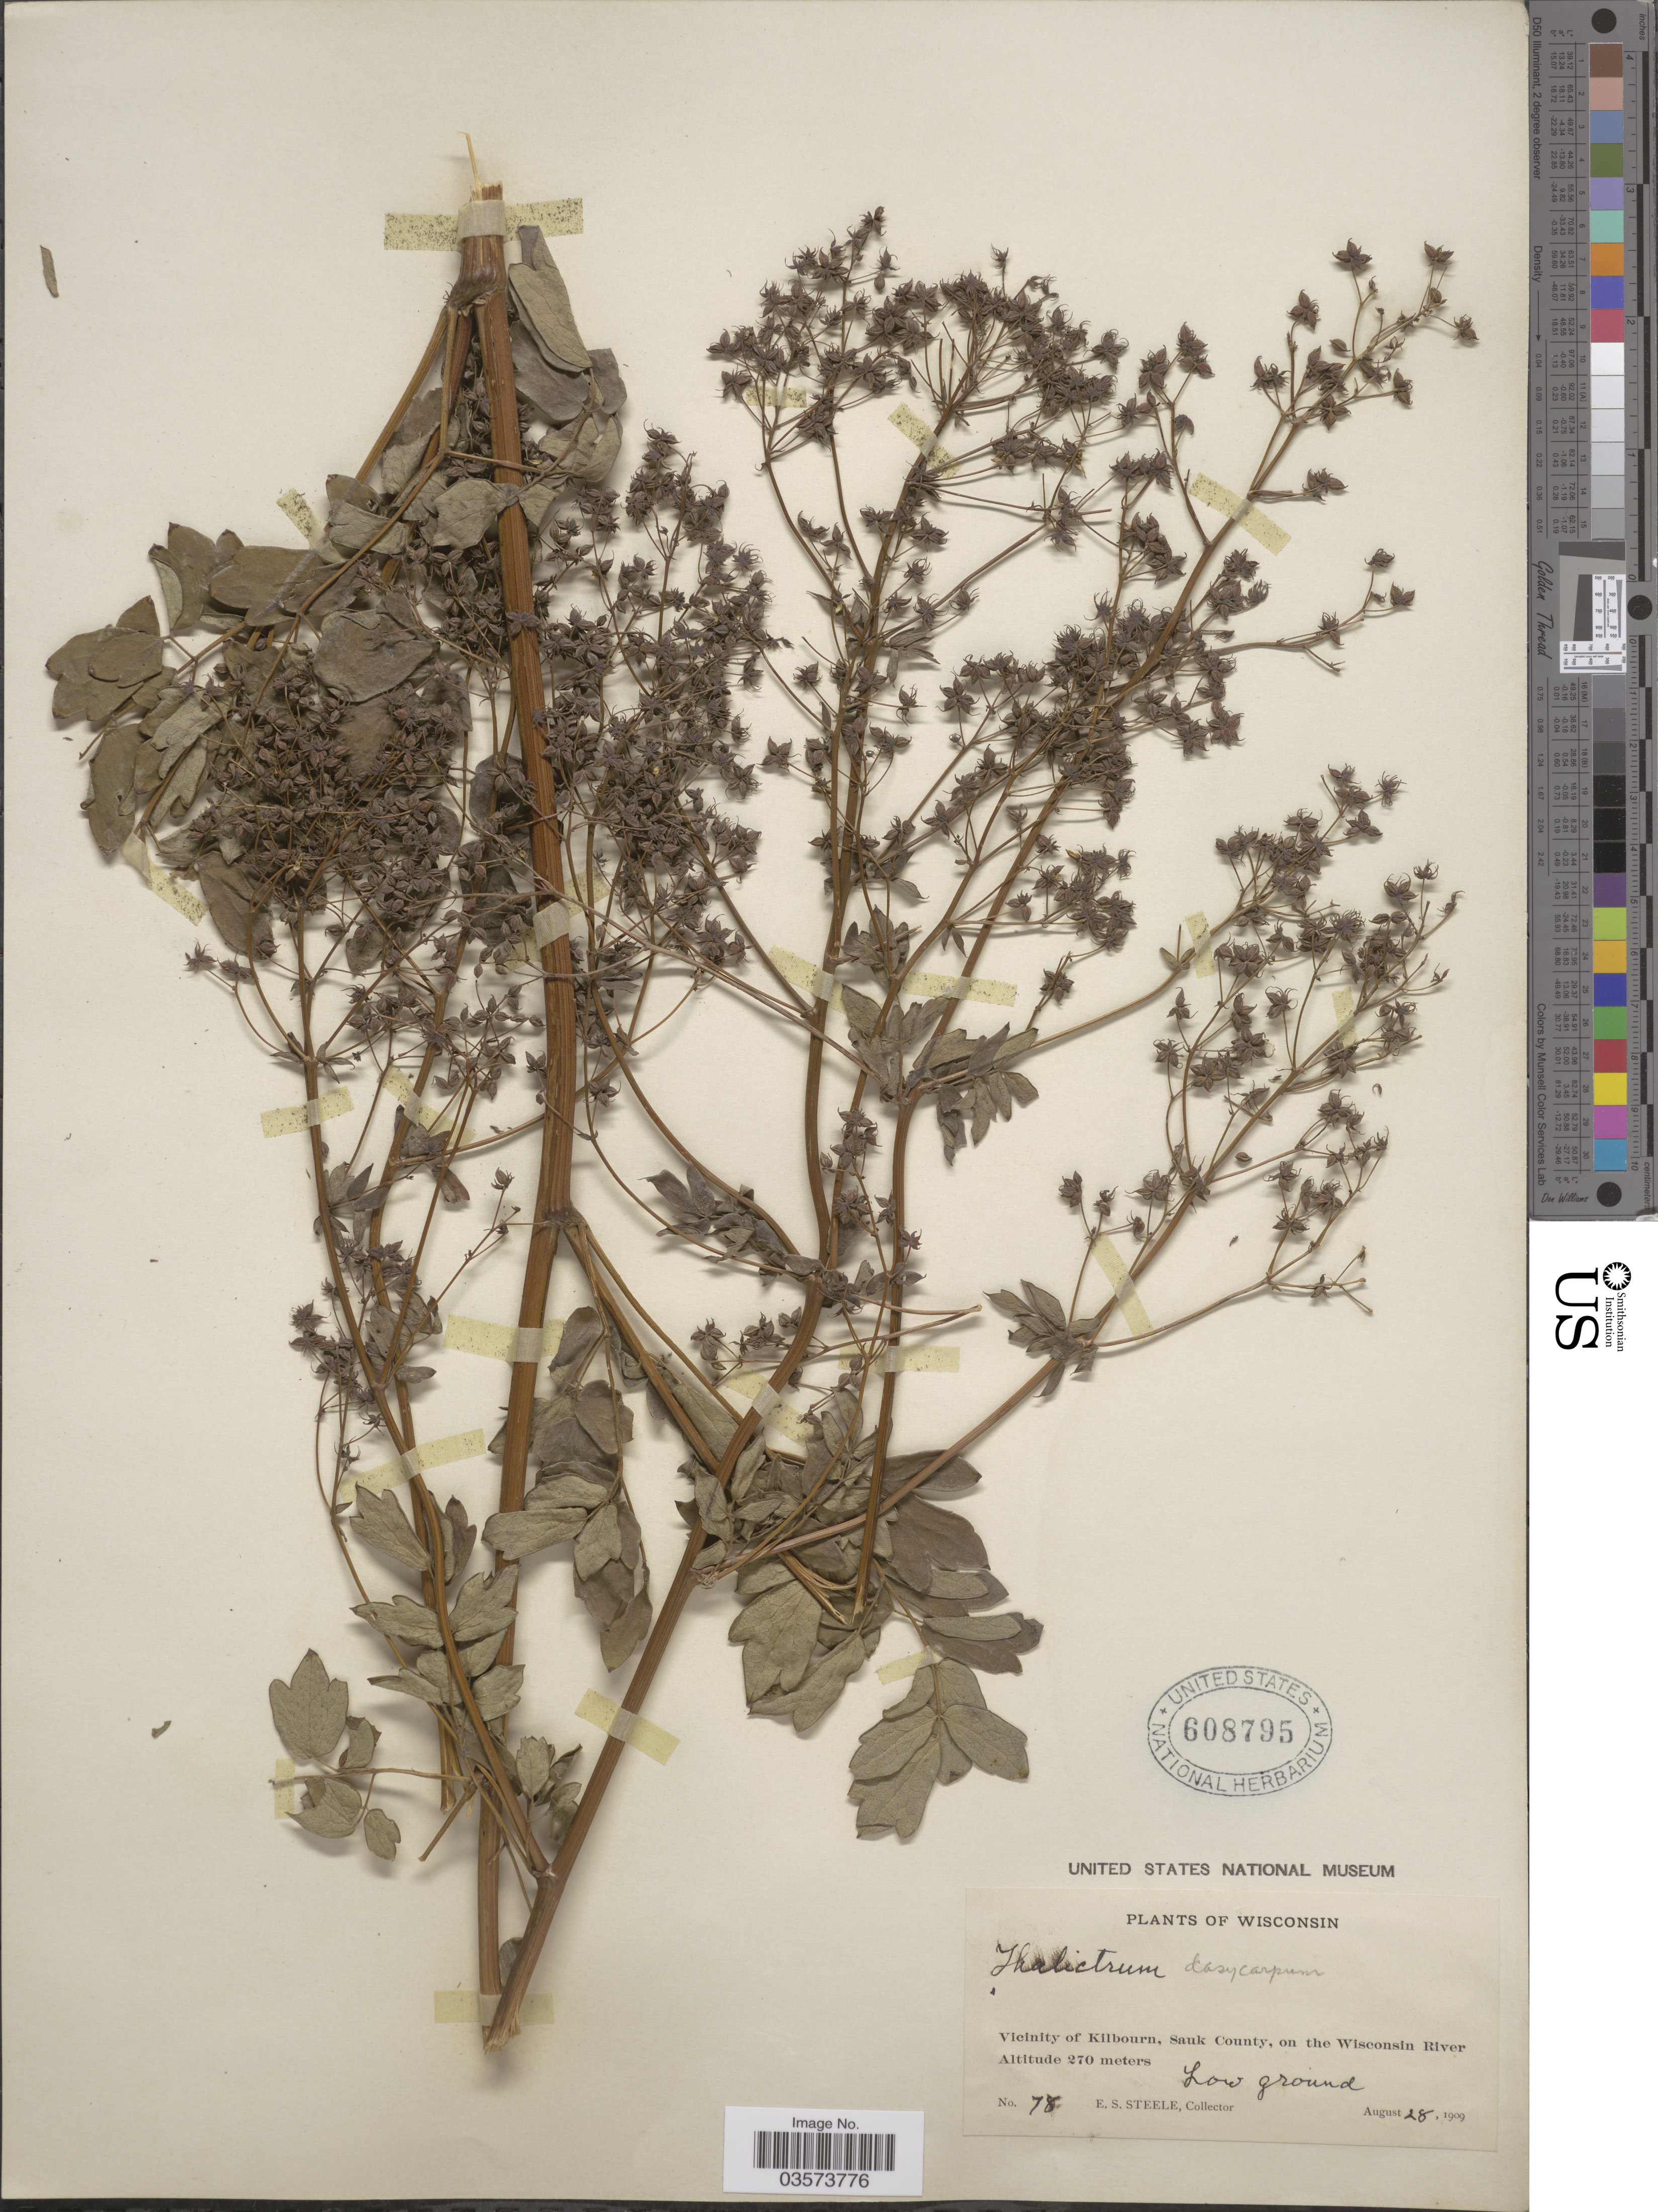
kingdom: Plantae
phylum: Tracheophyta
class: Magnoliopsida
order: Ranunculales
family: Ranunculaceae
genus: Thalictrum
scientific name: Thalictrum dasycarpum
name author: Fisch. & Avé-Lall.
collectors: E. Steele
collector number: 78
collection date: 1909-08-28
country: United States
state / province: Wisconsin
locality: Vicinity of Kilbourn, Sauk County, on the Wisconsin River.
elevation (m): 270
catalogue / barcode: US 608795